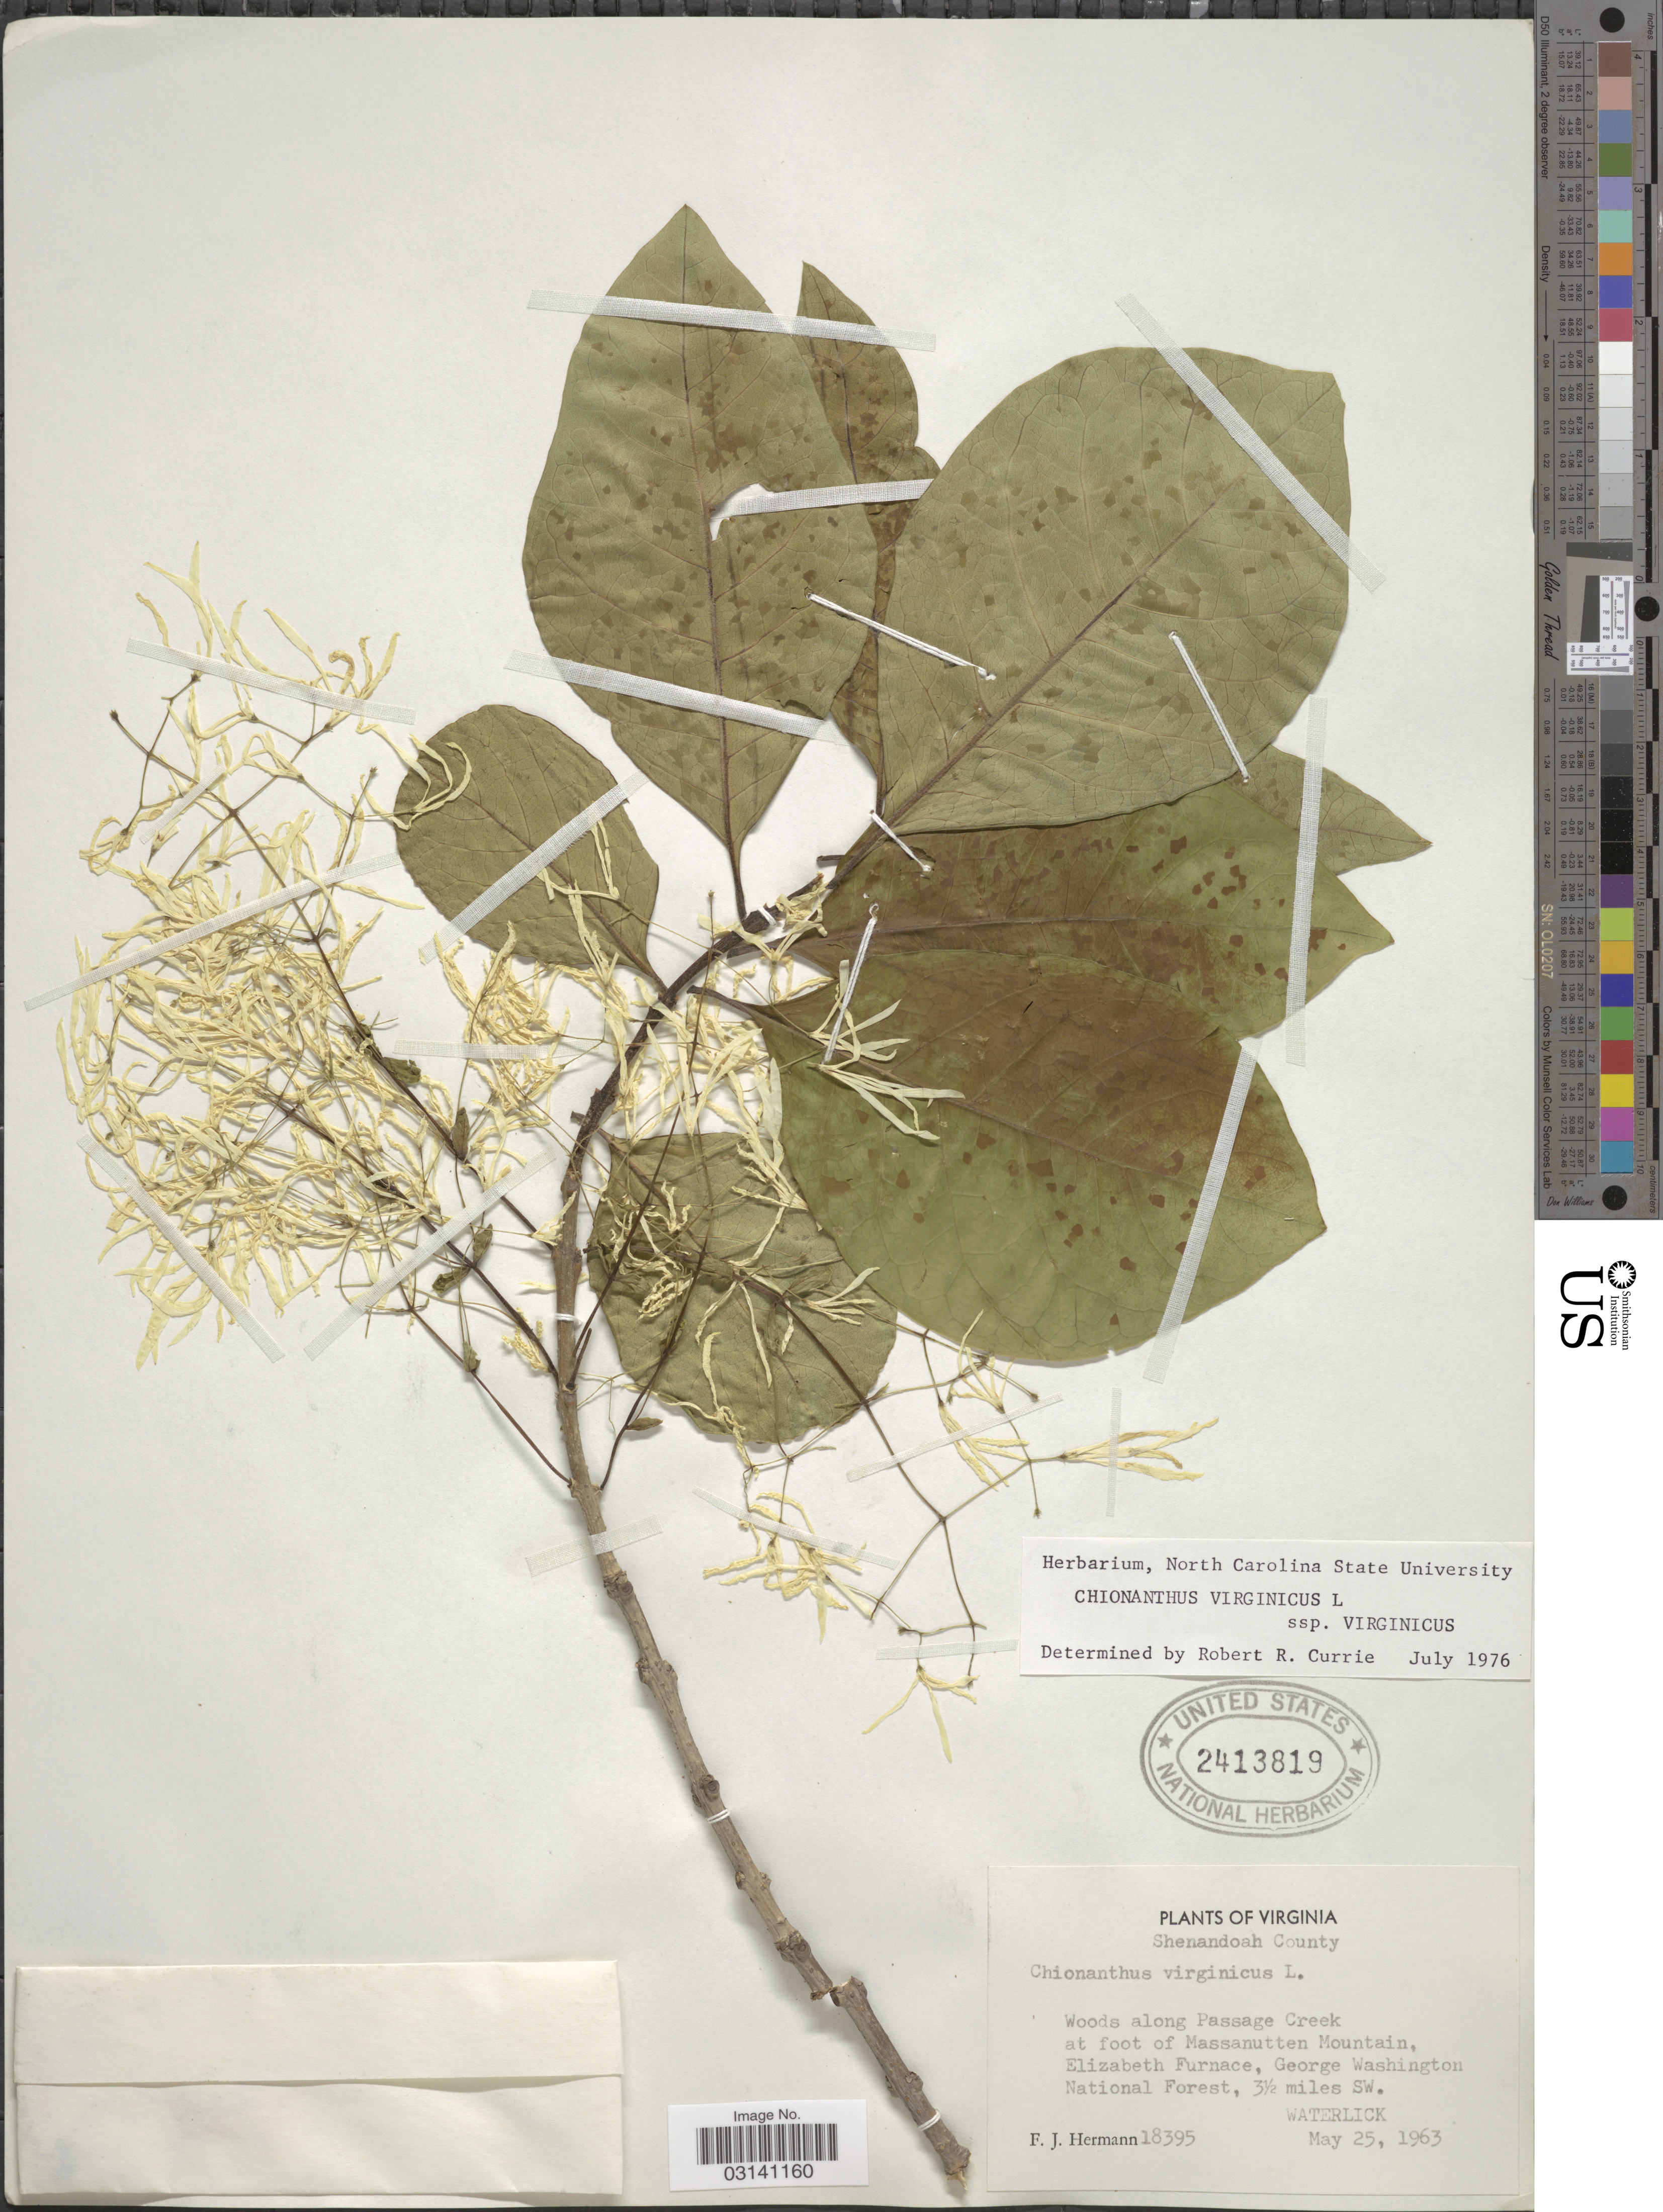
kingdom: Plantae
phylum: Tracheophyta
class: Magnoliopsida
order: Lamiales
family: Oleaceae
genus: Chionanthus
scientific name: Chionanthus virginicus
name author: L.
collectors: F. J. Hermann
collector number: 18395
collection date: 1963-05-25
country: United States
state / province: Virginia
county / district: Shenandoah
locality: Shenandoah County. Woods along Passage Creek at foot of Massanutten Mountain, Elizabeth Furnace, George Washington National Forest, 3½ miles SW. Waterlick.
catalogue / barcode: US 2413819